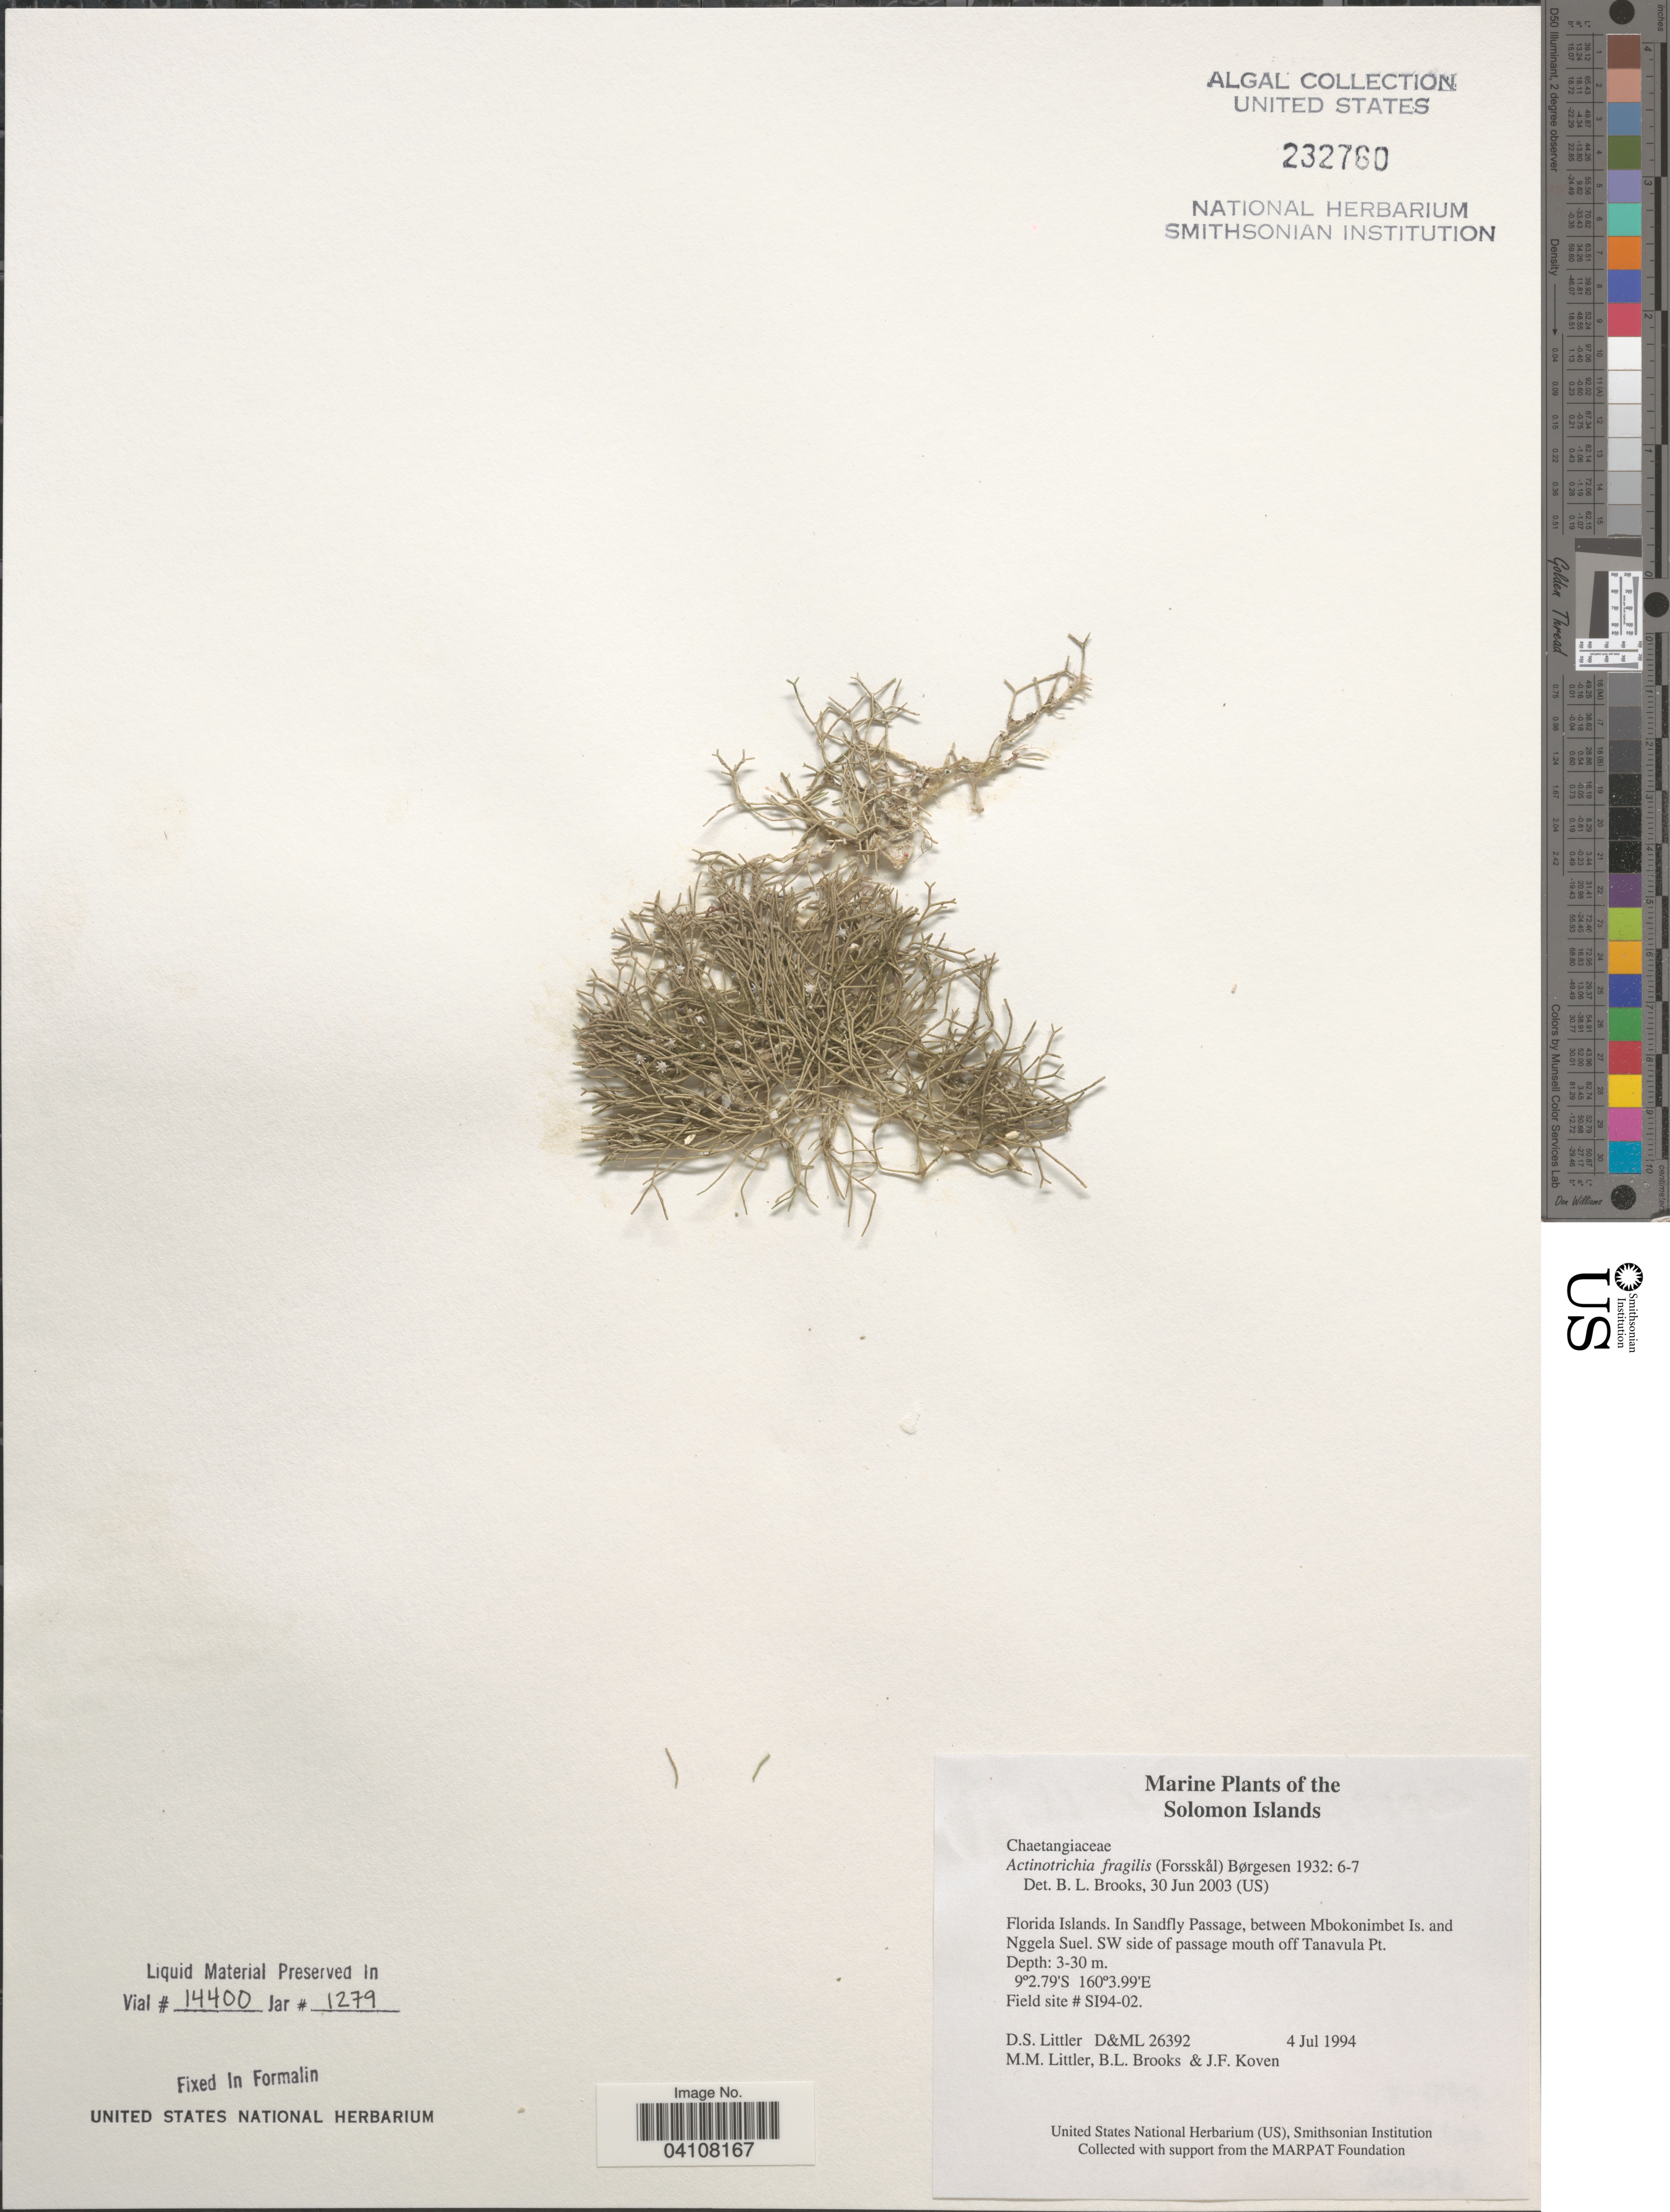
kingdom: Plantae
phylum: Rhodophyta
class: Florideophyceae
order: Nemaliales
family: Galaxauraceae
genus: Actinotrichia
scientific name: Actinotrichia fragilis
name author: (Forssk.) Børgesen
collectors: D. S. Littler, B. Brooks & J. Koven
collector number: D&ML26392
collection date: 1994-07-04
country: Solomon Islands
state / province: Solomon Islands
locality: Florida Islands. In Sandfly Passage, between Mbokonimbet Is. and Nggela Suel. SW side of passage mouth off Tanavula Pt. Field site # SI94-02.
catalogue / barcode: US 232760